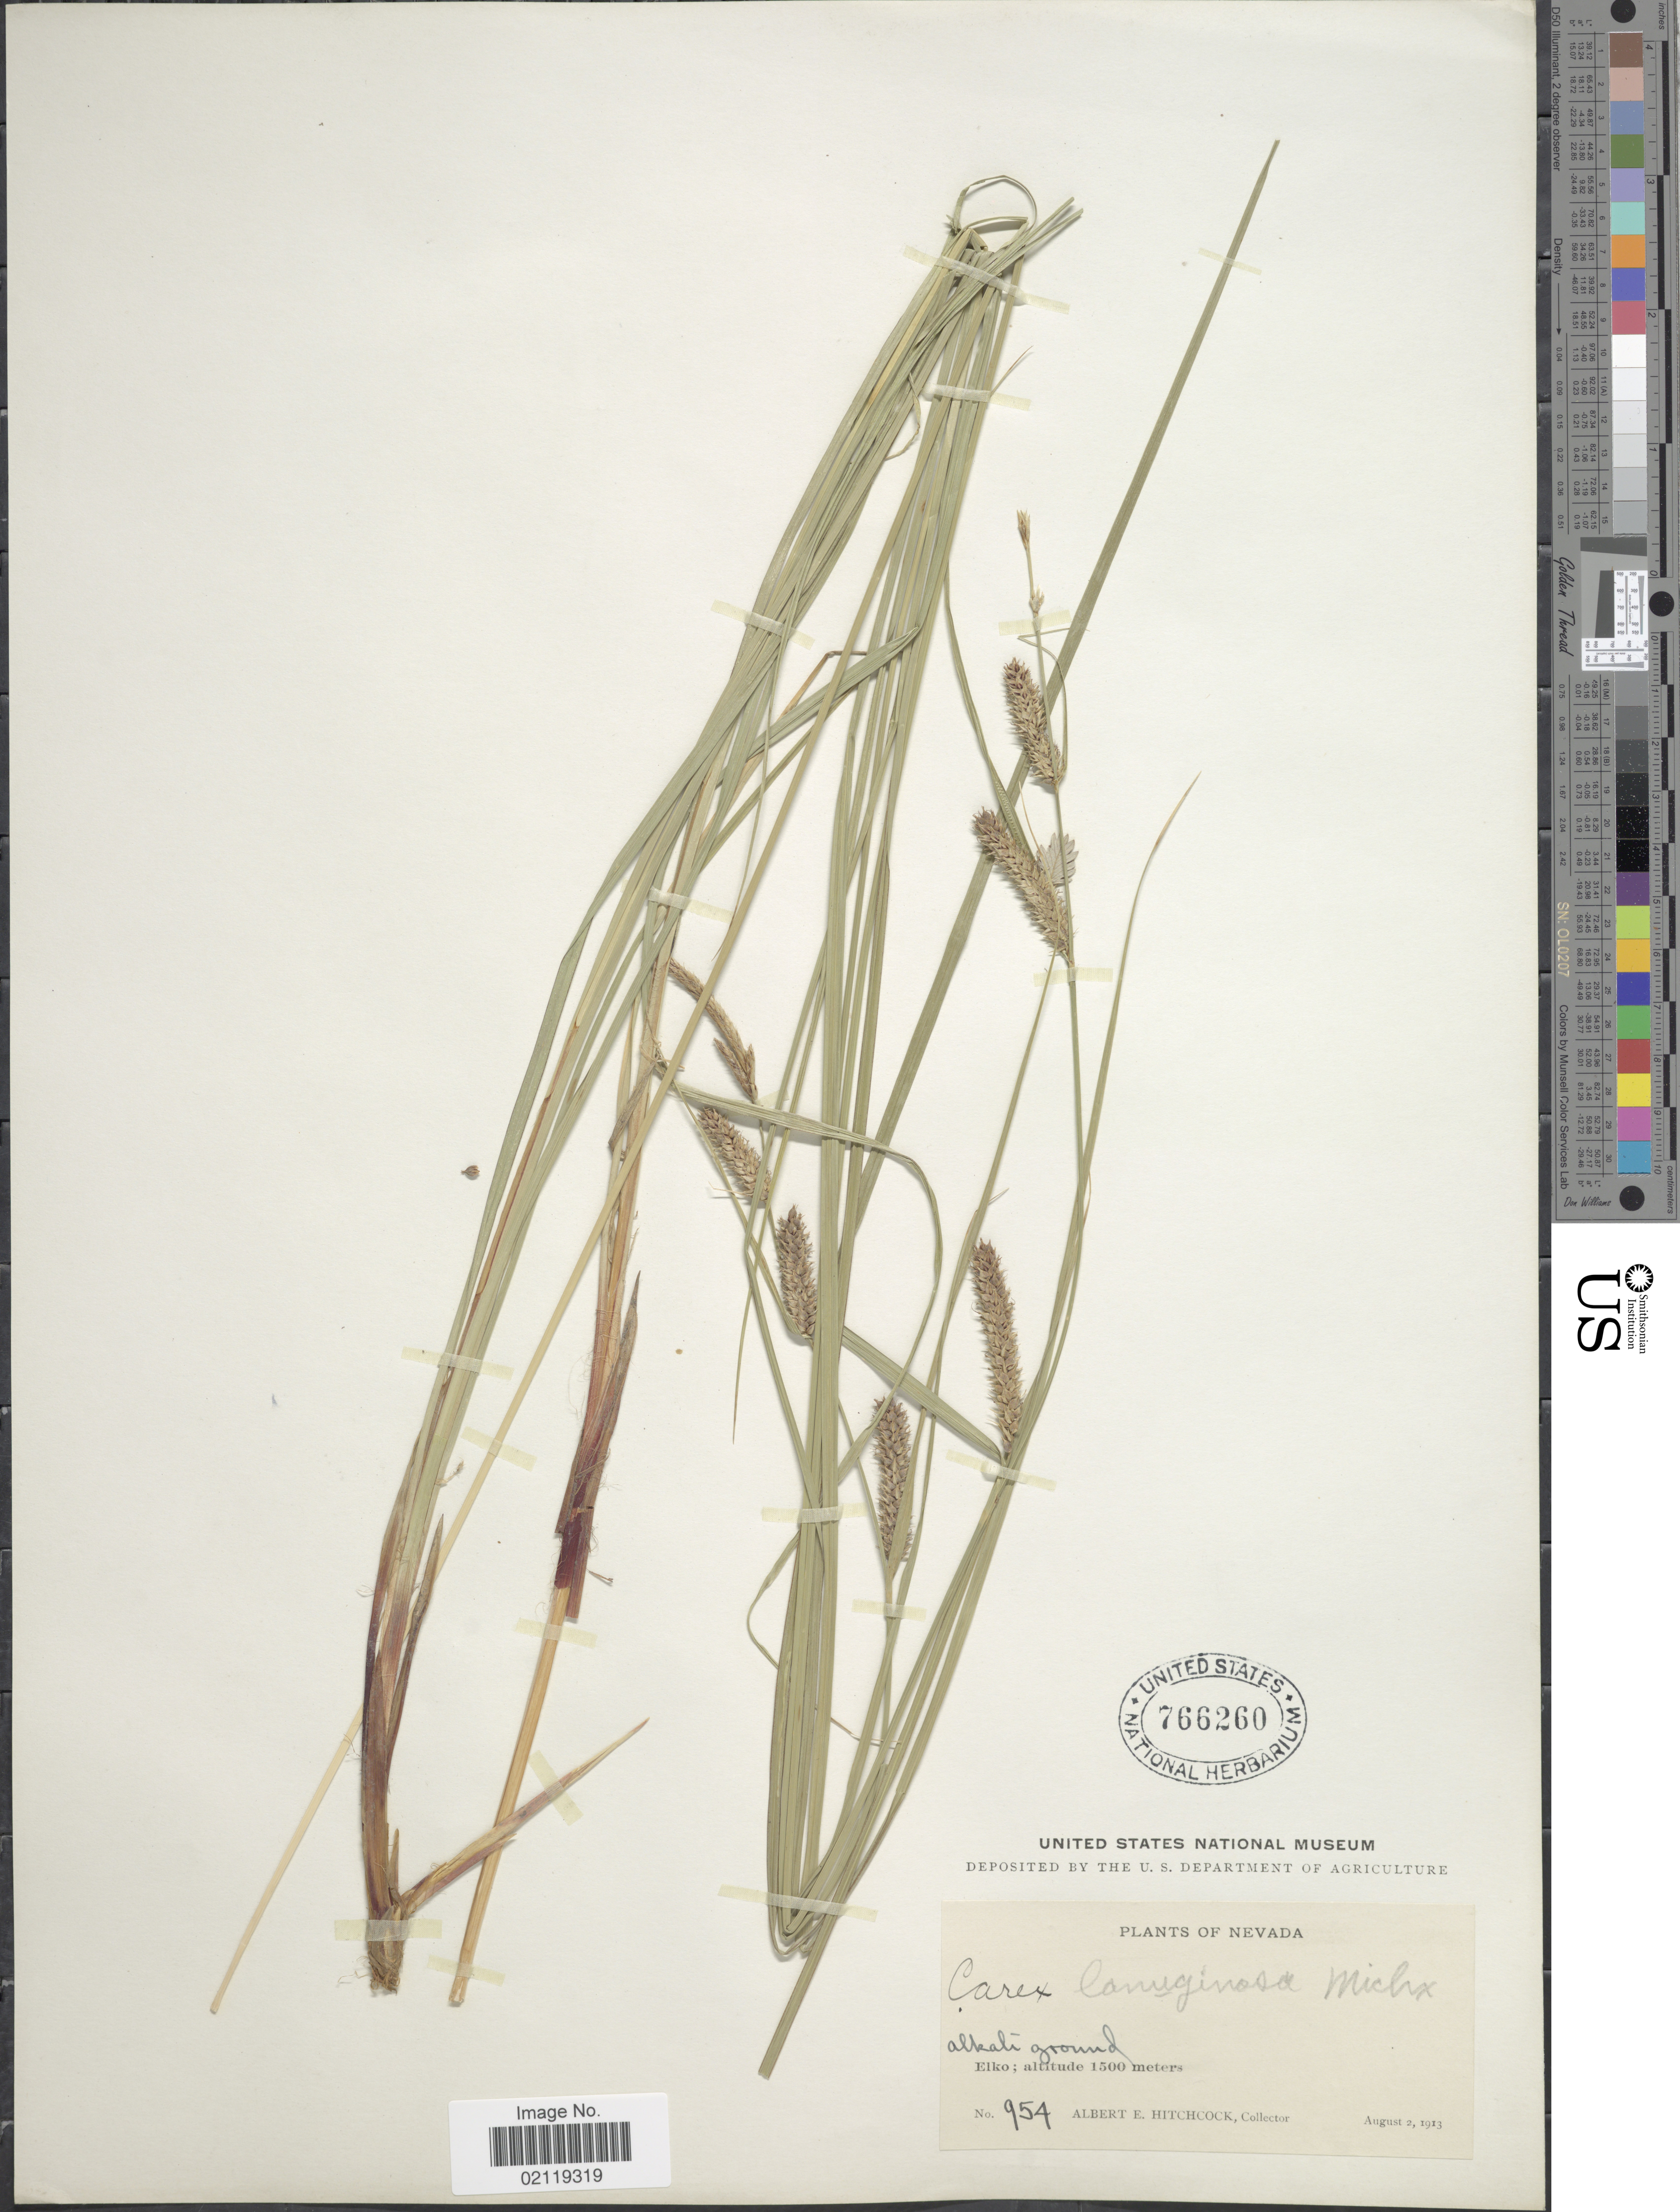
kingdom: Plantae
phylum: Tracheophyta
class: Liliopsida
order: Poales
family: Cyperaceae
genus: Carex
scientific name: Carex pellita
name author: Muhl. ex Willd.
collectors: A. Hitchcock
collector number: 954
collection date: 1913-08-02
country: United States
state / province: Nevada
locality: Alkali ground. Elko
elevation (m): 1500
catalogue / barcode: US 766260